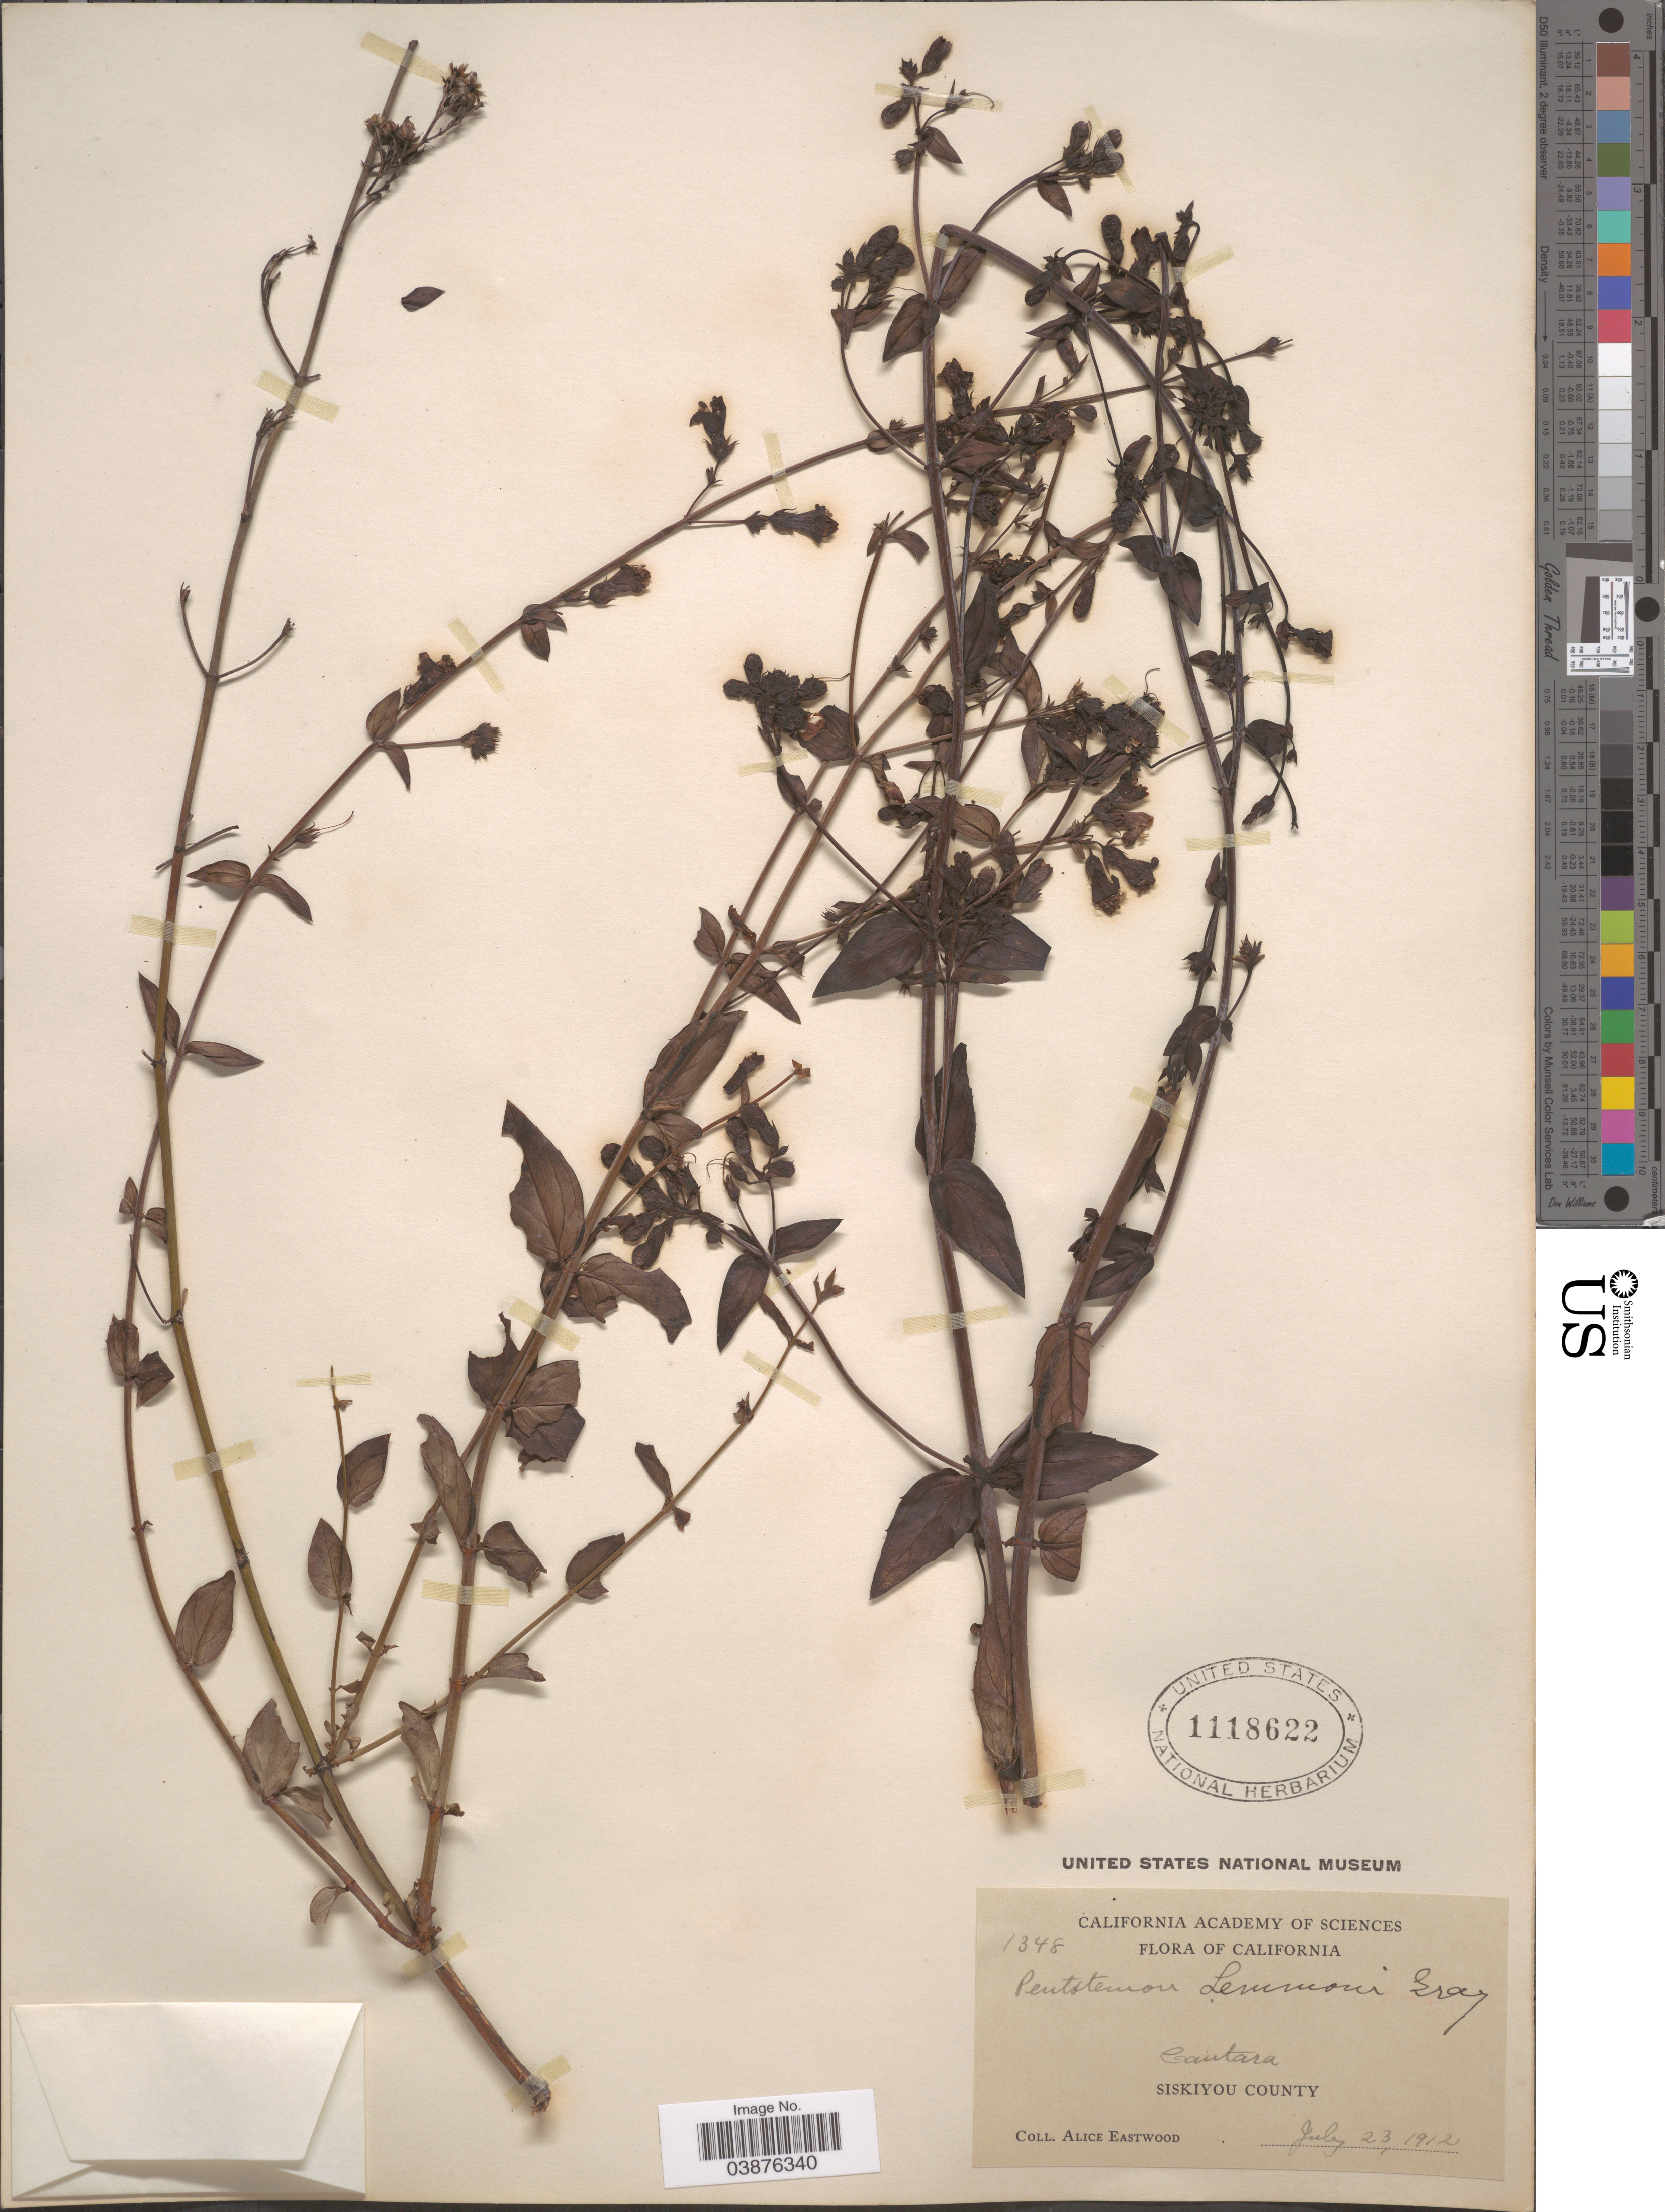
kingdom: Plantae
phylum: Tracheophyta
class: Magnoliopsida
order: Lamiales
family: Plantaginaceae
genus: Penstemon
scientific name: Penstemon lemmonii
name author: A. Gray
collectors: A. Eastwood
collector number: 1348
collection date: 1912-07-23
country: United States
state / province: California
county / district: Siskiyou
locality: Cantara. Siskiyou County.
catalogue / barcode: US 1118622